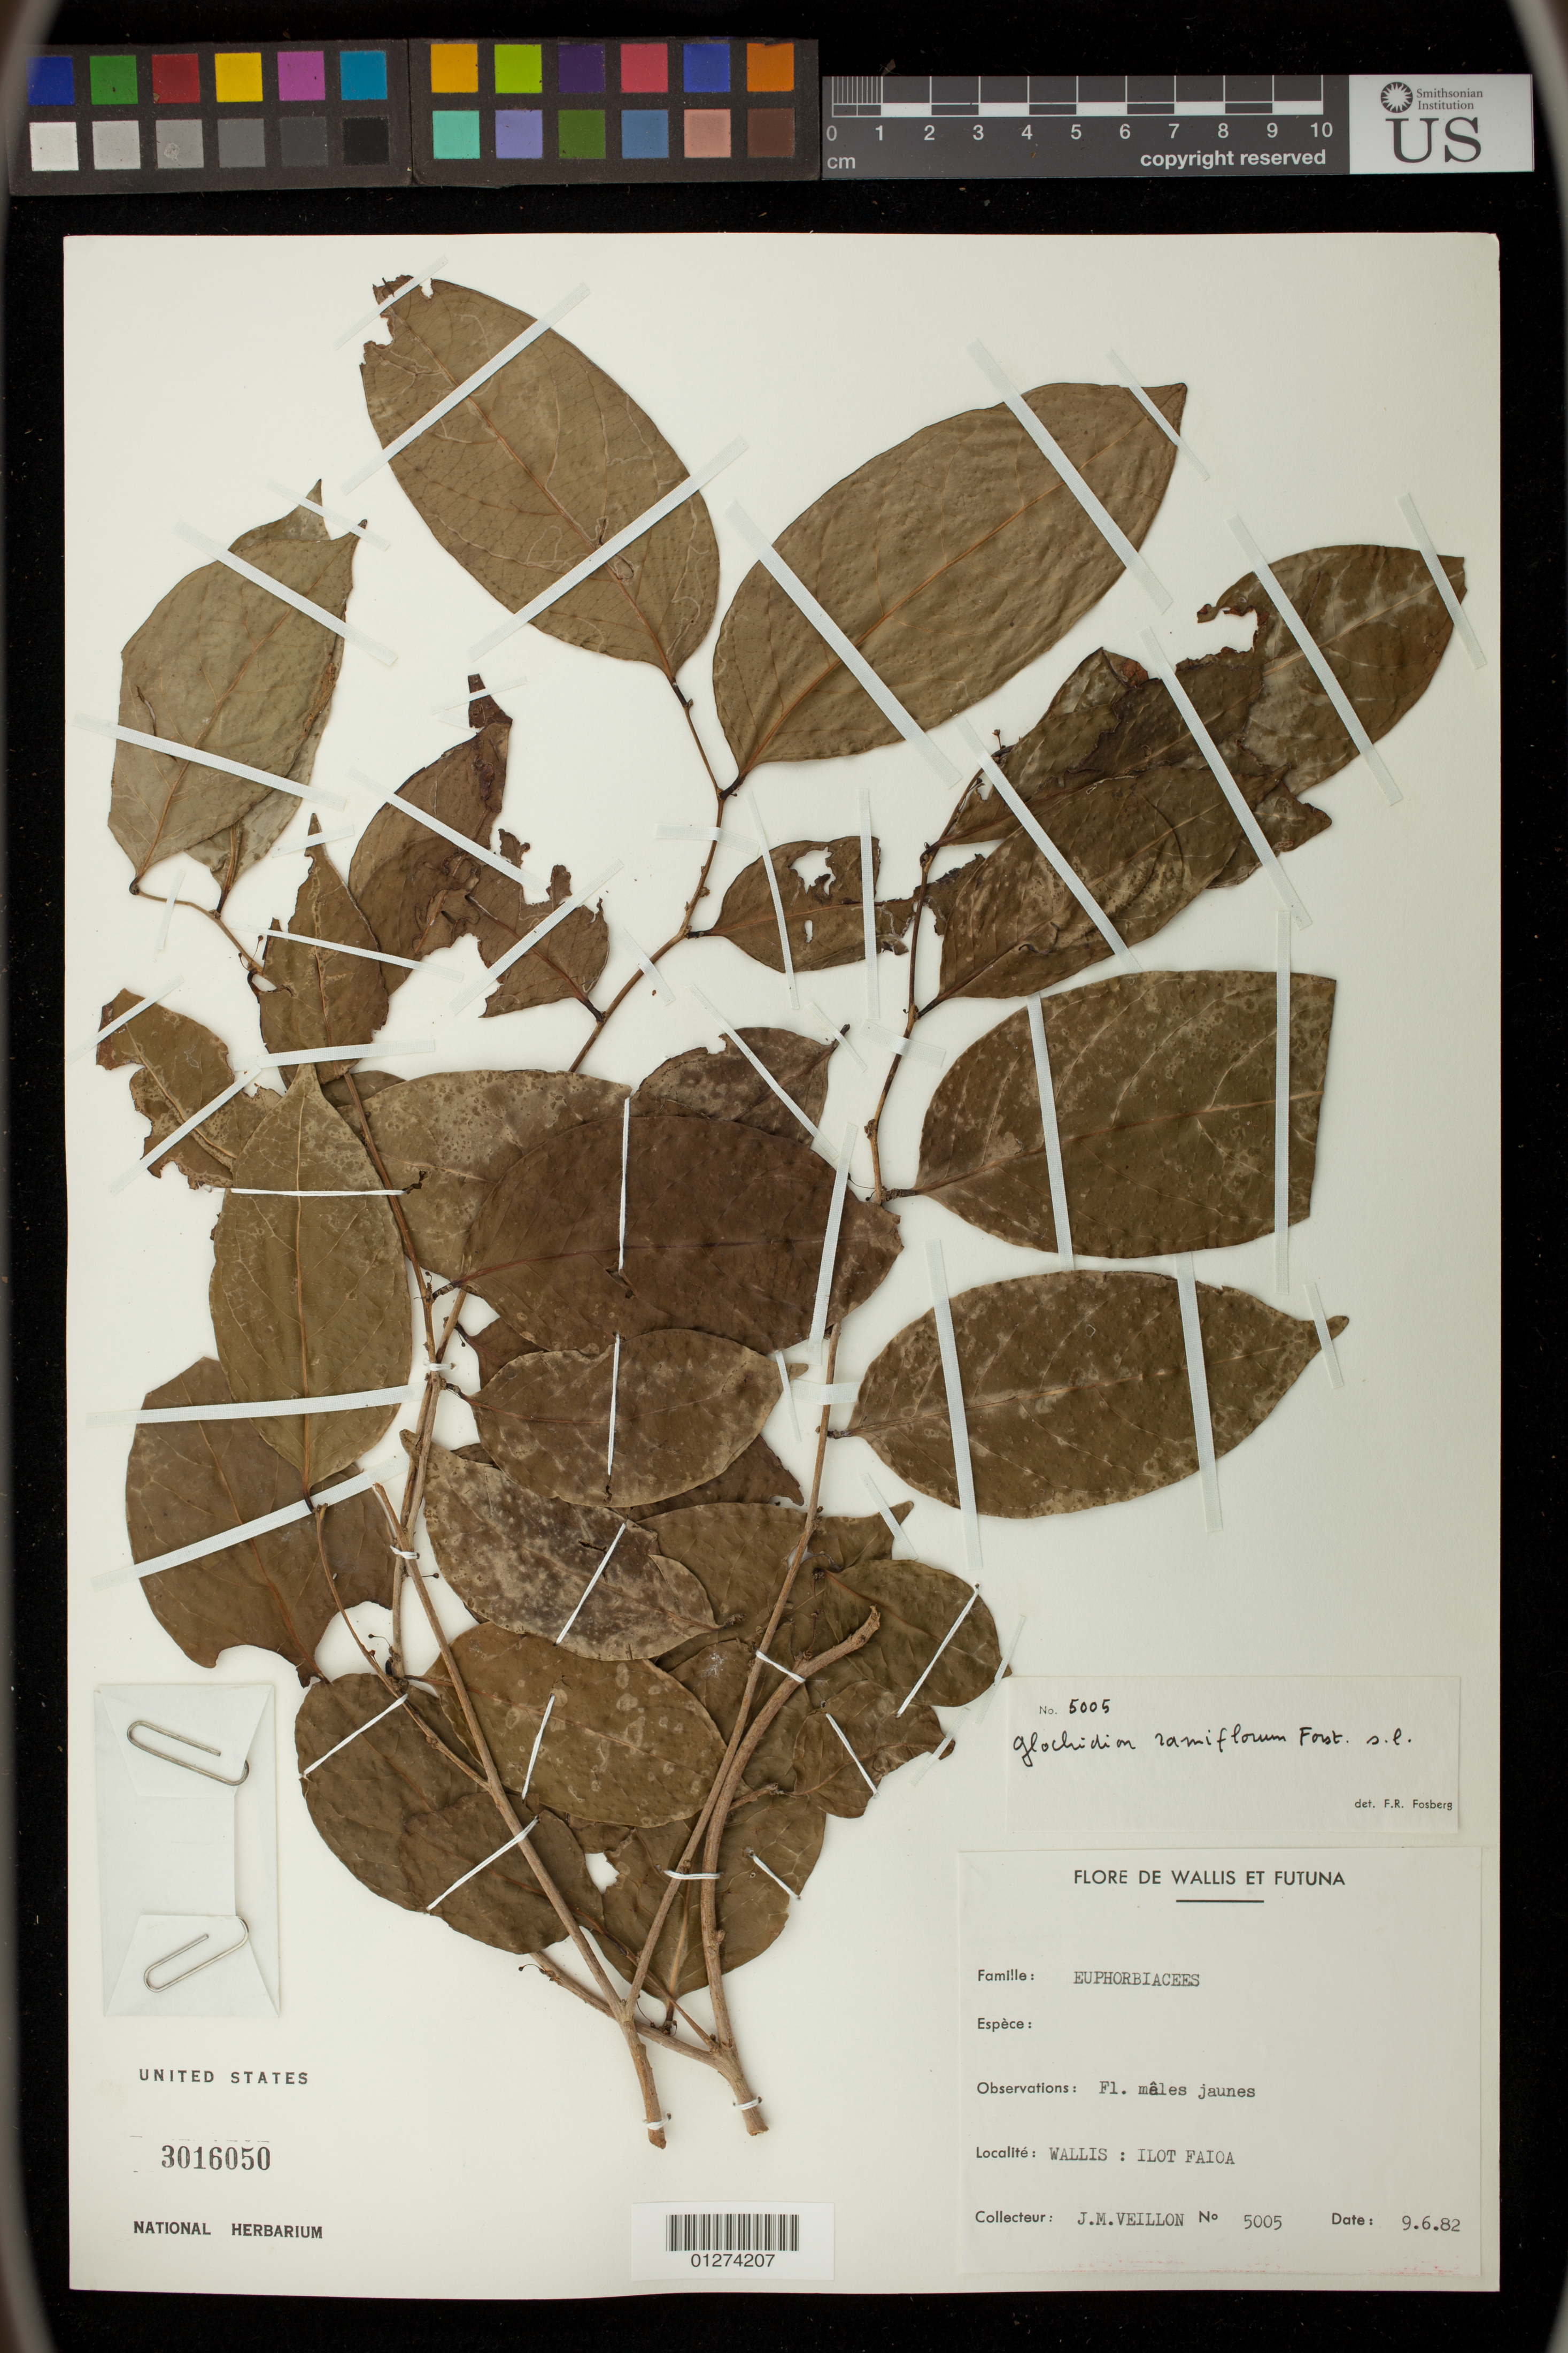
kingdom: Plantae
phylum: Tracheophyta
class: Magnoliopsida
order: Malpighiales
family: Phyllanthaceae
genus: Glochidion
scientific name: Glochidion ramiflorum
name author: J.R. Forst. & G. Forst.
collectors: J. Veillon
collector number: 5005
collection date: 1982-06-09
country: Wallis and Futuna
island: Faioa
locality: Circonscription d'Uvea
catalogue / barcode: US 3016050